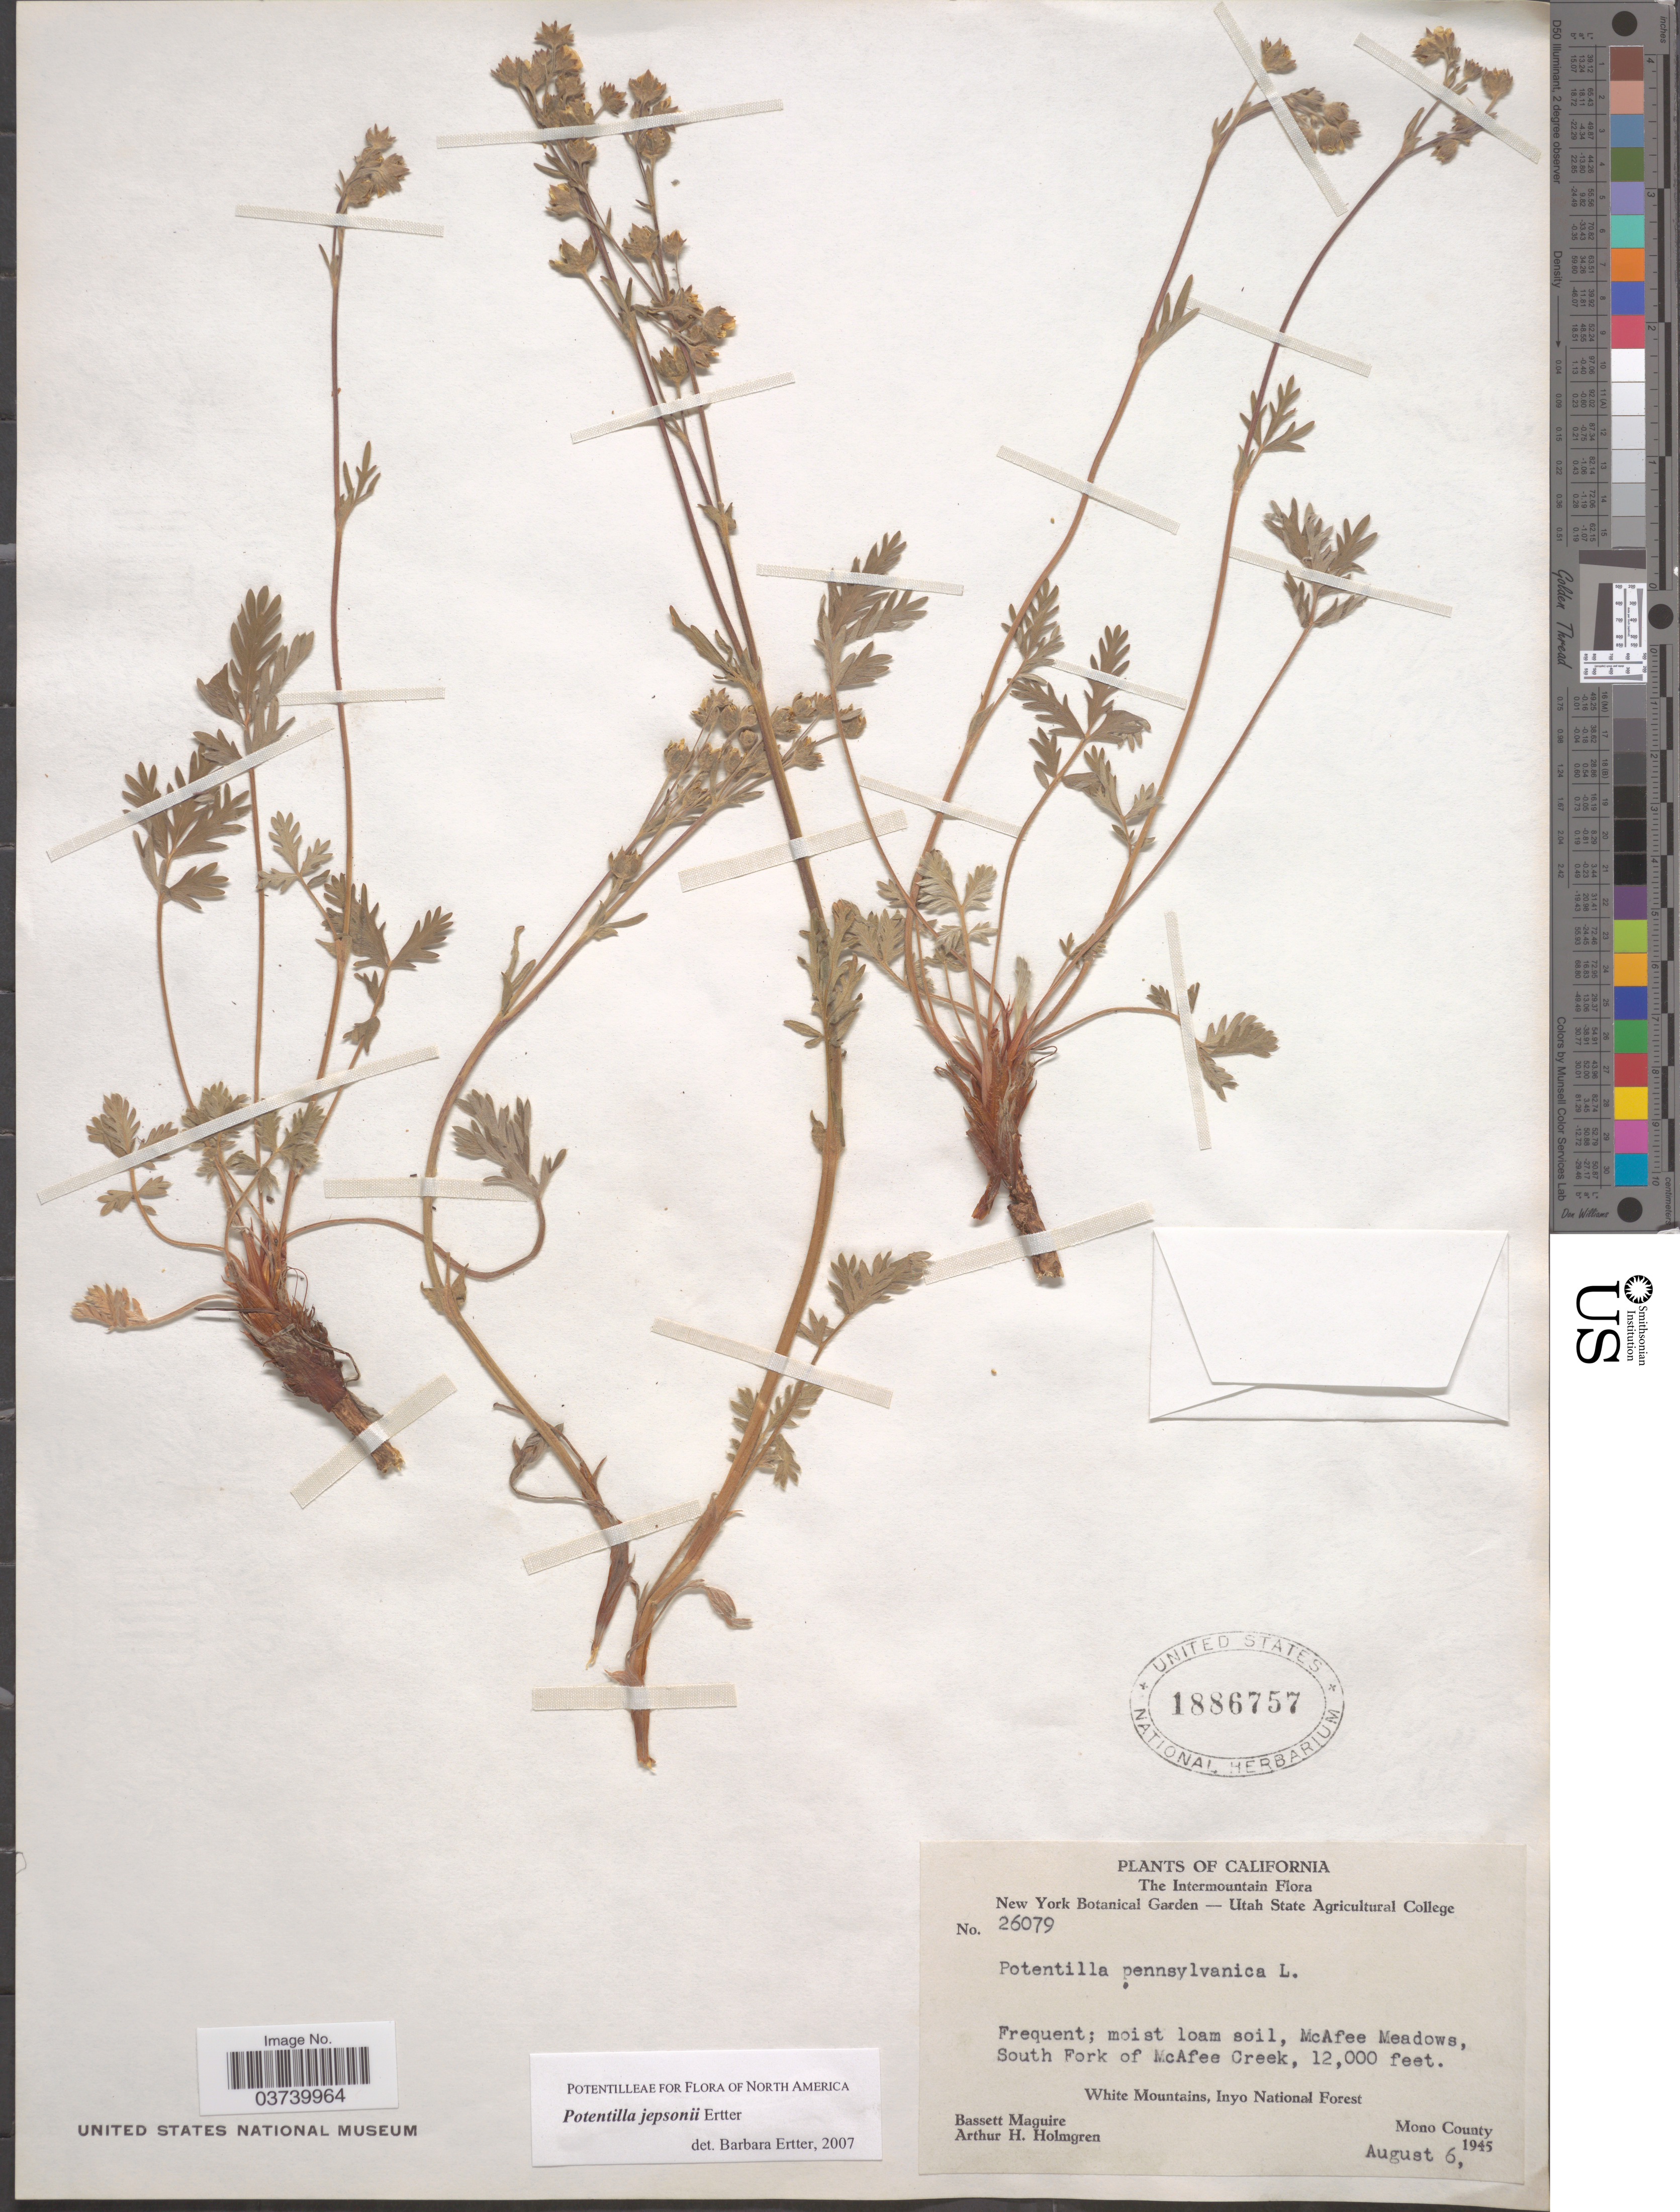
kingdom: Plantae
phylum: Tracheophyta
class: Magnoliopsida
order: Rosales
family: Rosaceae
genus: Potentilla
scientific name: Potentilla jepsonii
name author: Ertter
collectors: B. Maguire & A. H. Holmgren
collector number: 26079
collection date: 1945-08-06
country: United States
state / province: California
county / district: Mono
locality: The Intermountain. McAfee Meadows, South Fork of McAfee Creek. White Mountains, Inyo National Forest. Mono County.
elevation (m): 3658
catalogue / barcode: US 1886757